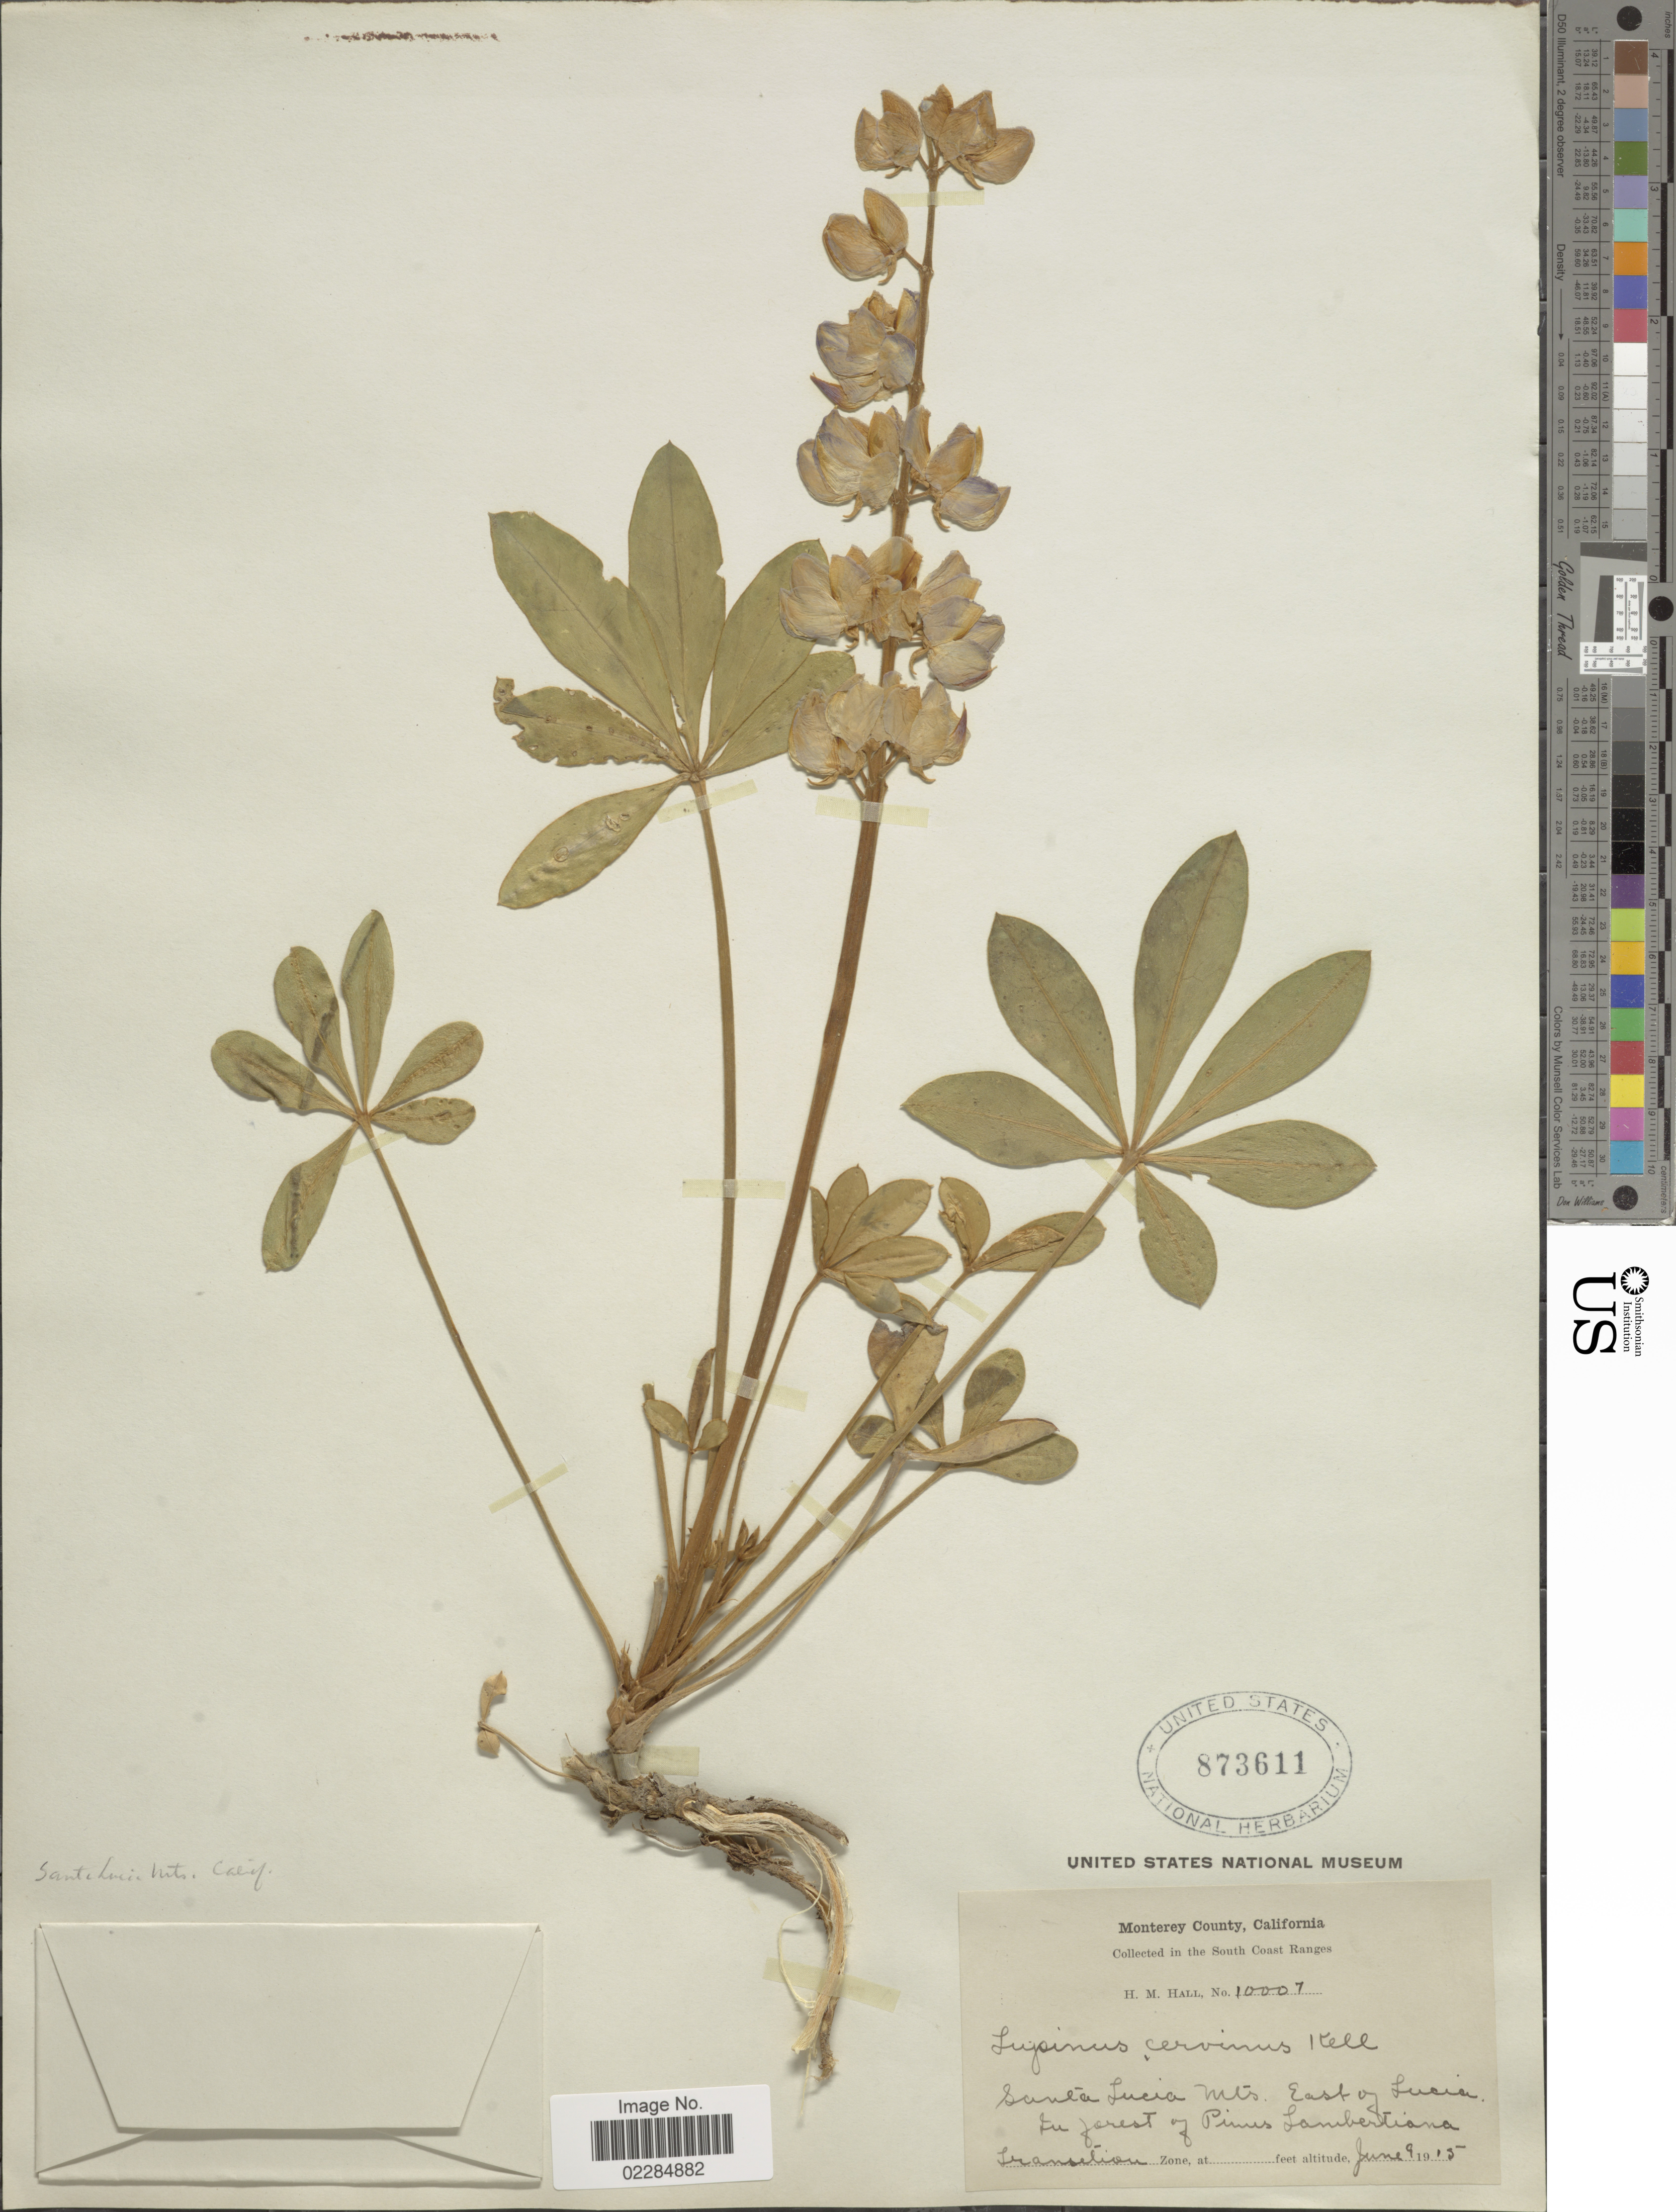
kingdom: Plantae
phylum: Tracheophyta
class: Magnoliopsida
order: Fabales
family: Fabaceae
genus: Lupinus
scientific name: Lupinus cervinus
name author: Kellogg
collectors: H. M. Hall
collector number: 10007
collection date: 1915-06-09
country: United States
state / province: California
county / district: Monterey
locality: Monterey county, in the South Coast Ranges. Santa Lucia Mts. East of Lucia. In Forest of Pinus Lambertiana, Transition Zone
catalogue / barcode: US 873611